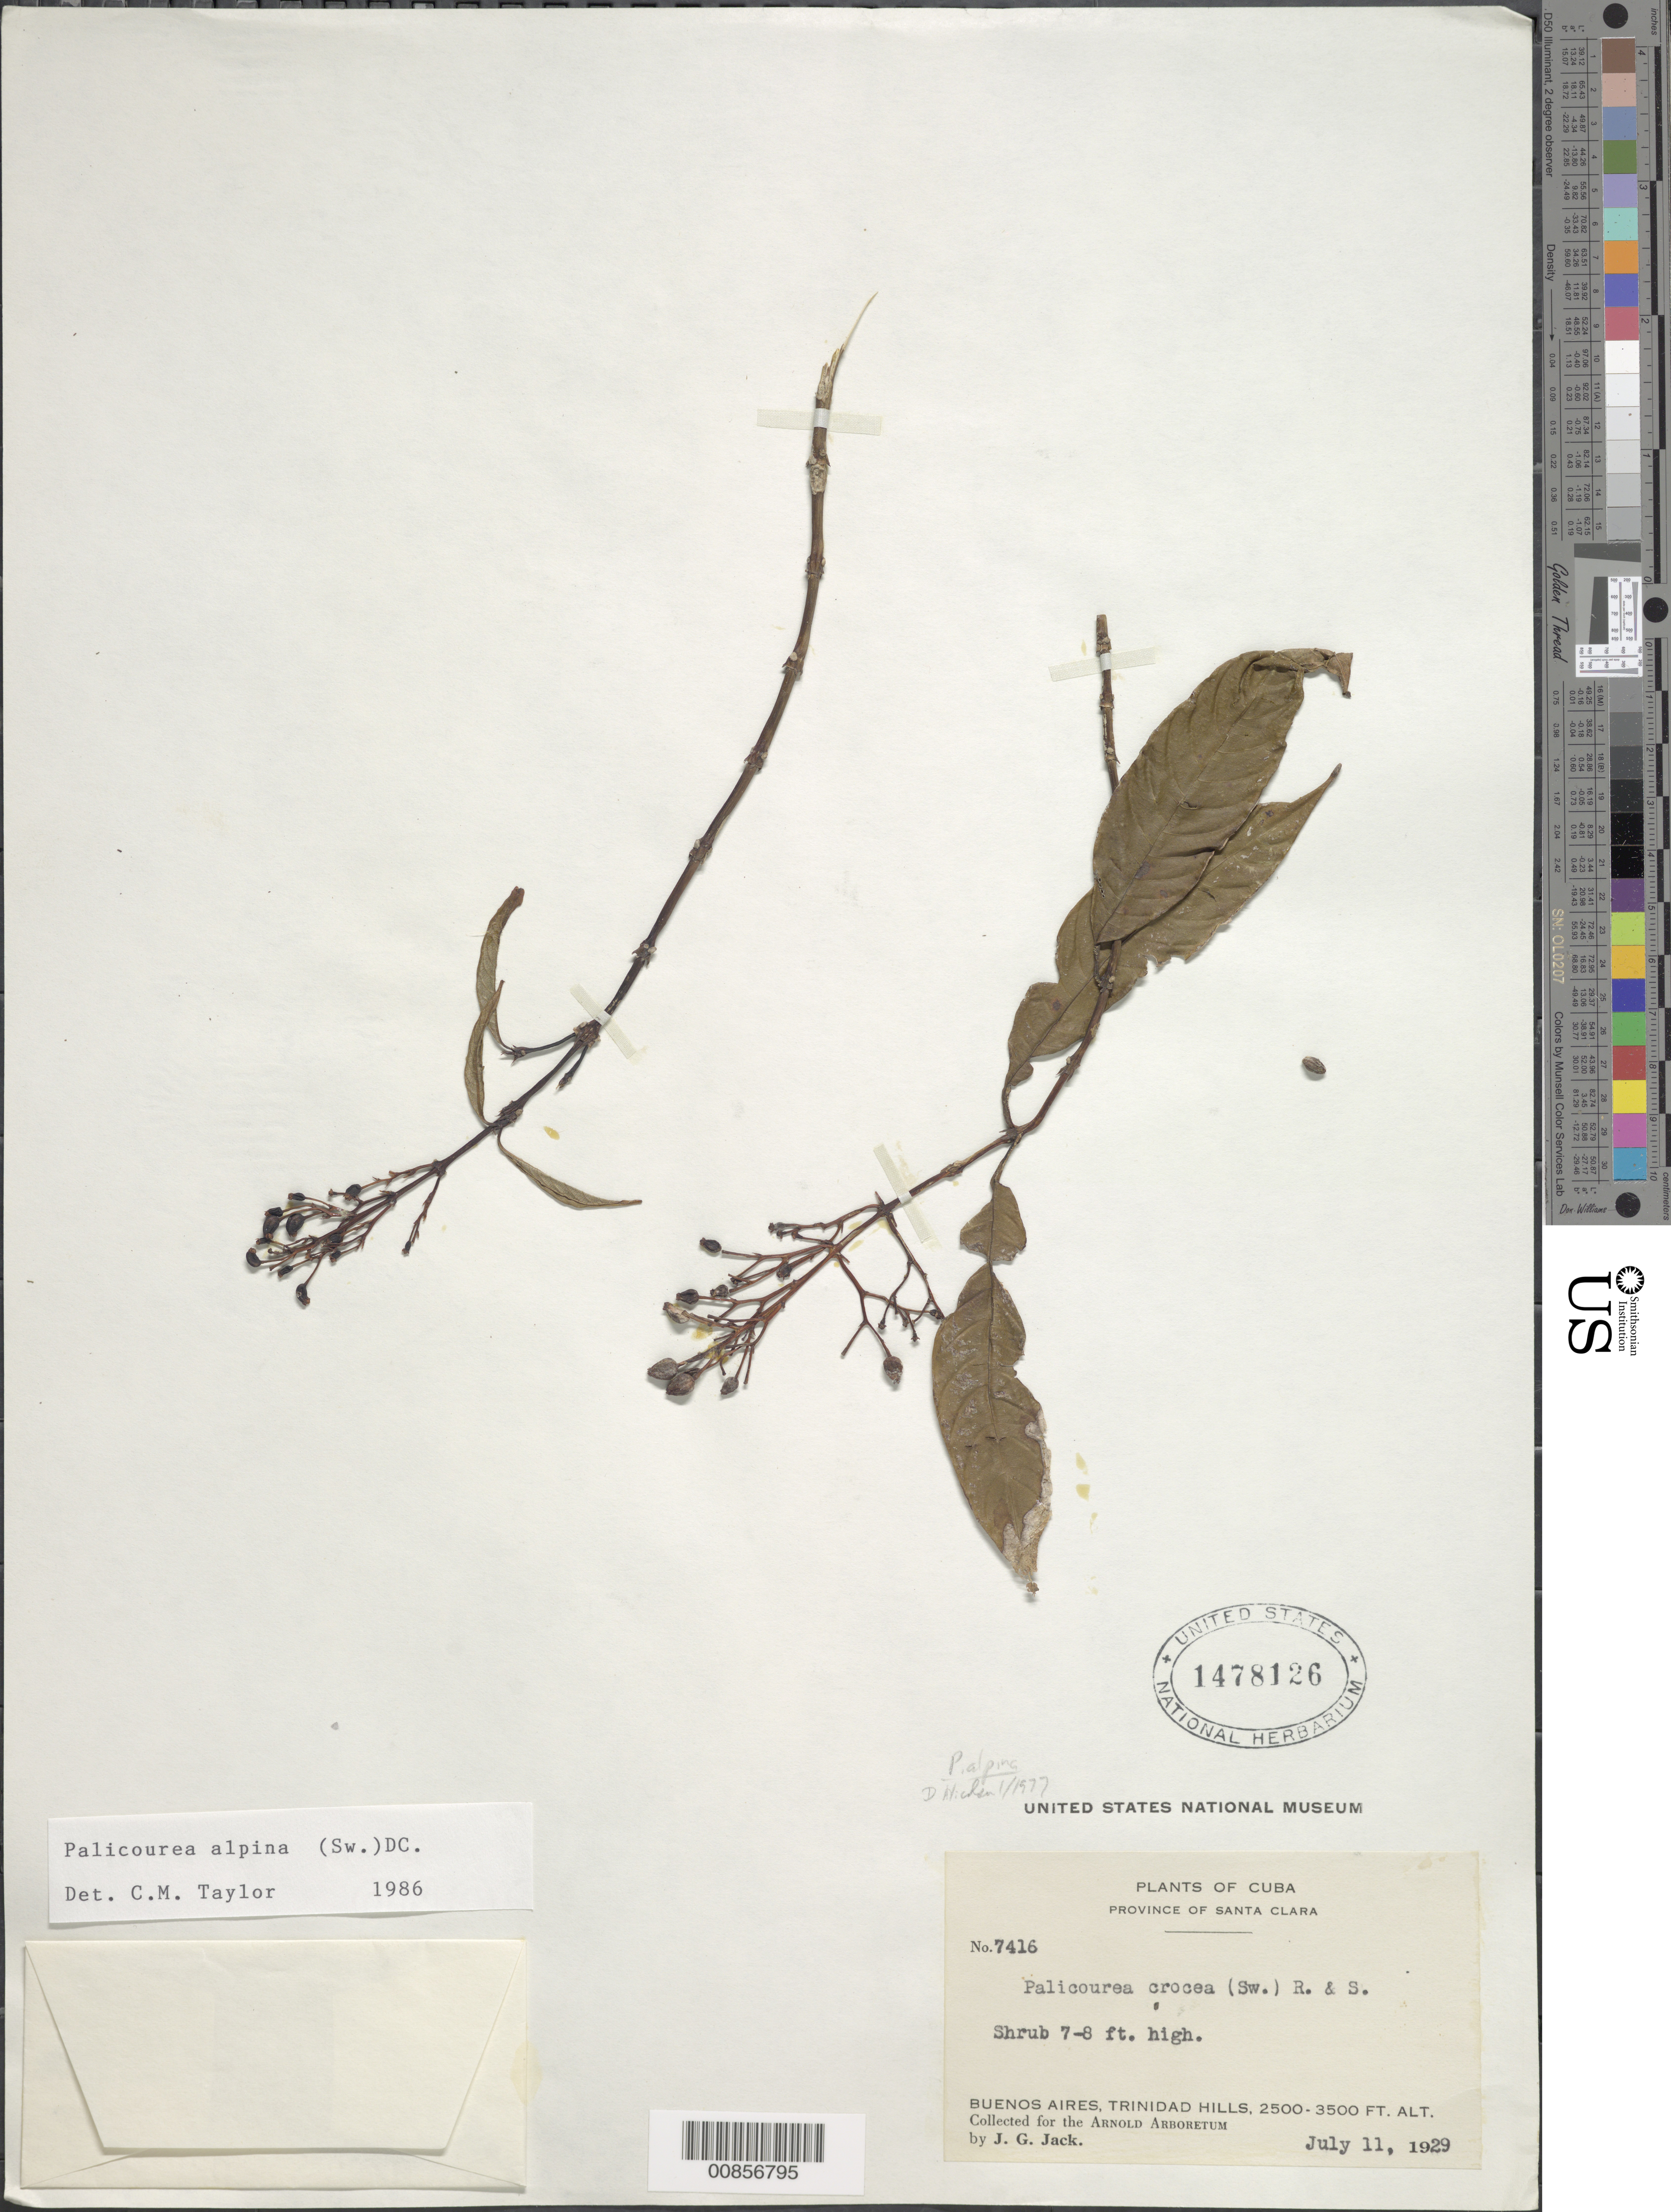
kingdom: Plantae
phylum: Tracheophyta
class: Magnoliopsida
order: Gentianales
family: Rubiaceae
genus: Palicourea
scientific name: Palicourea alpina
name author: (Sw.) DC.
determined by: Taylor, Charlotte M.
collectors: J. G. Jack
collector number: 7416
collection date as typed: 11 Jul 1929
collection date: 1929-07-11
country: Cuba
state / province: Las Villas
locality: Buenos Aires, Trinidad Hills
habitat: Hills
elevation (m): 762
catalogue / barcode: US 1478126